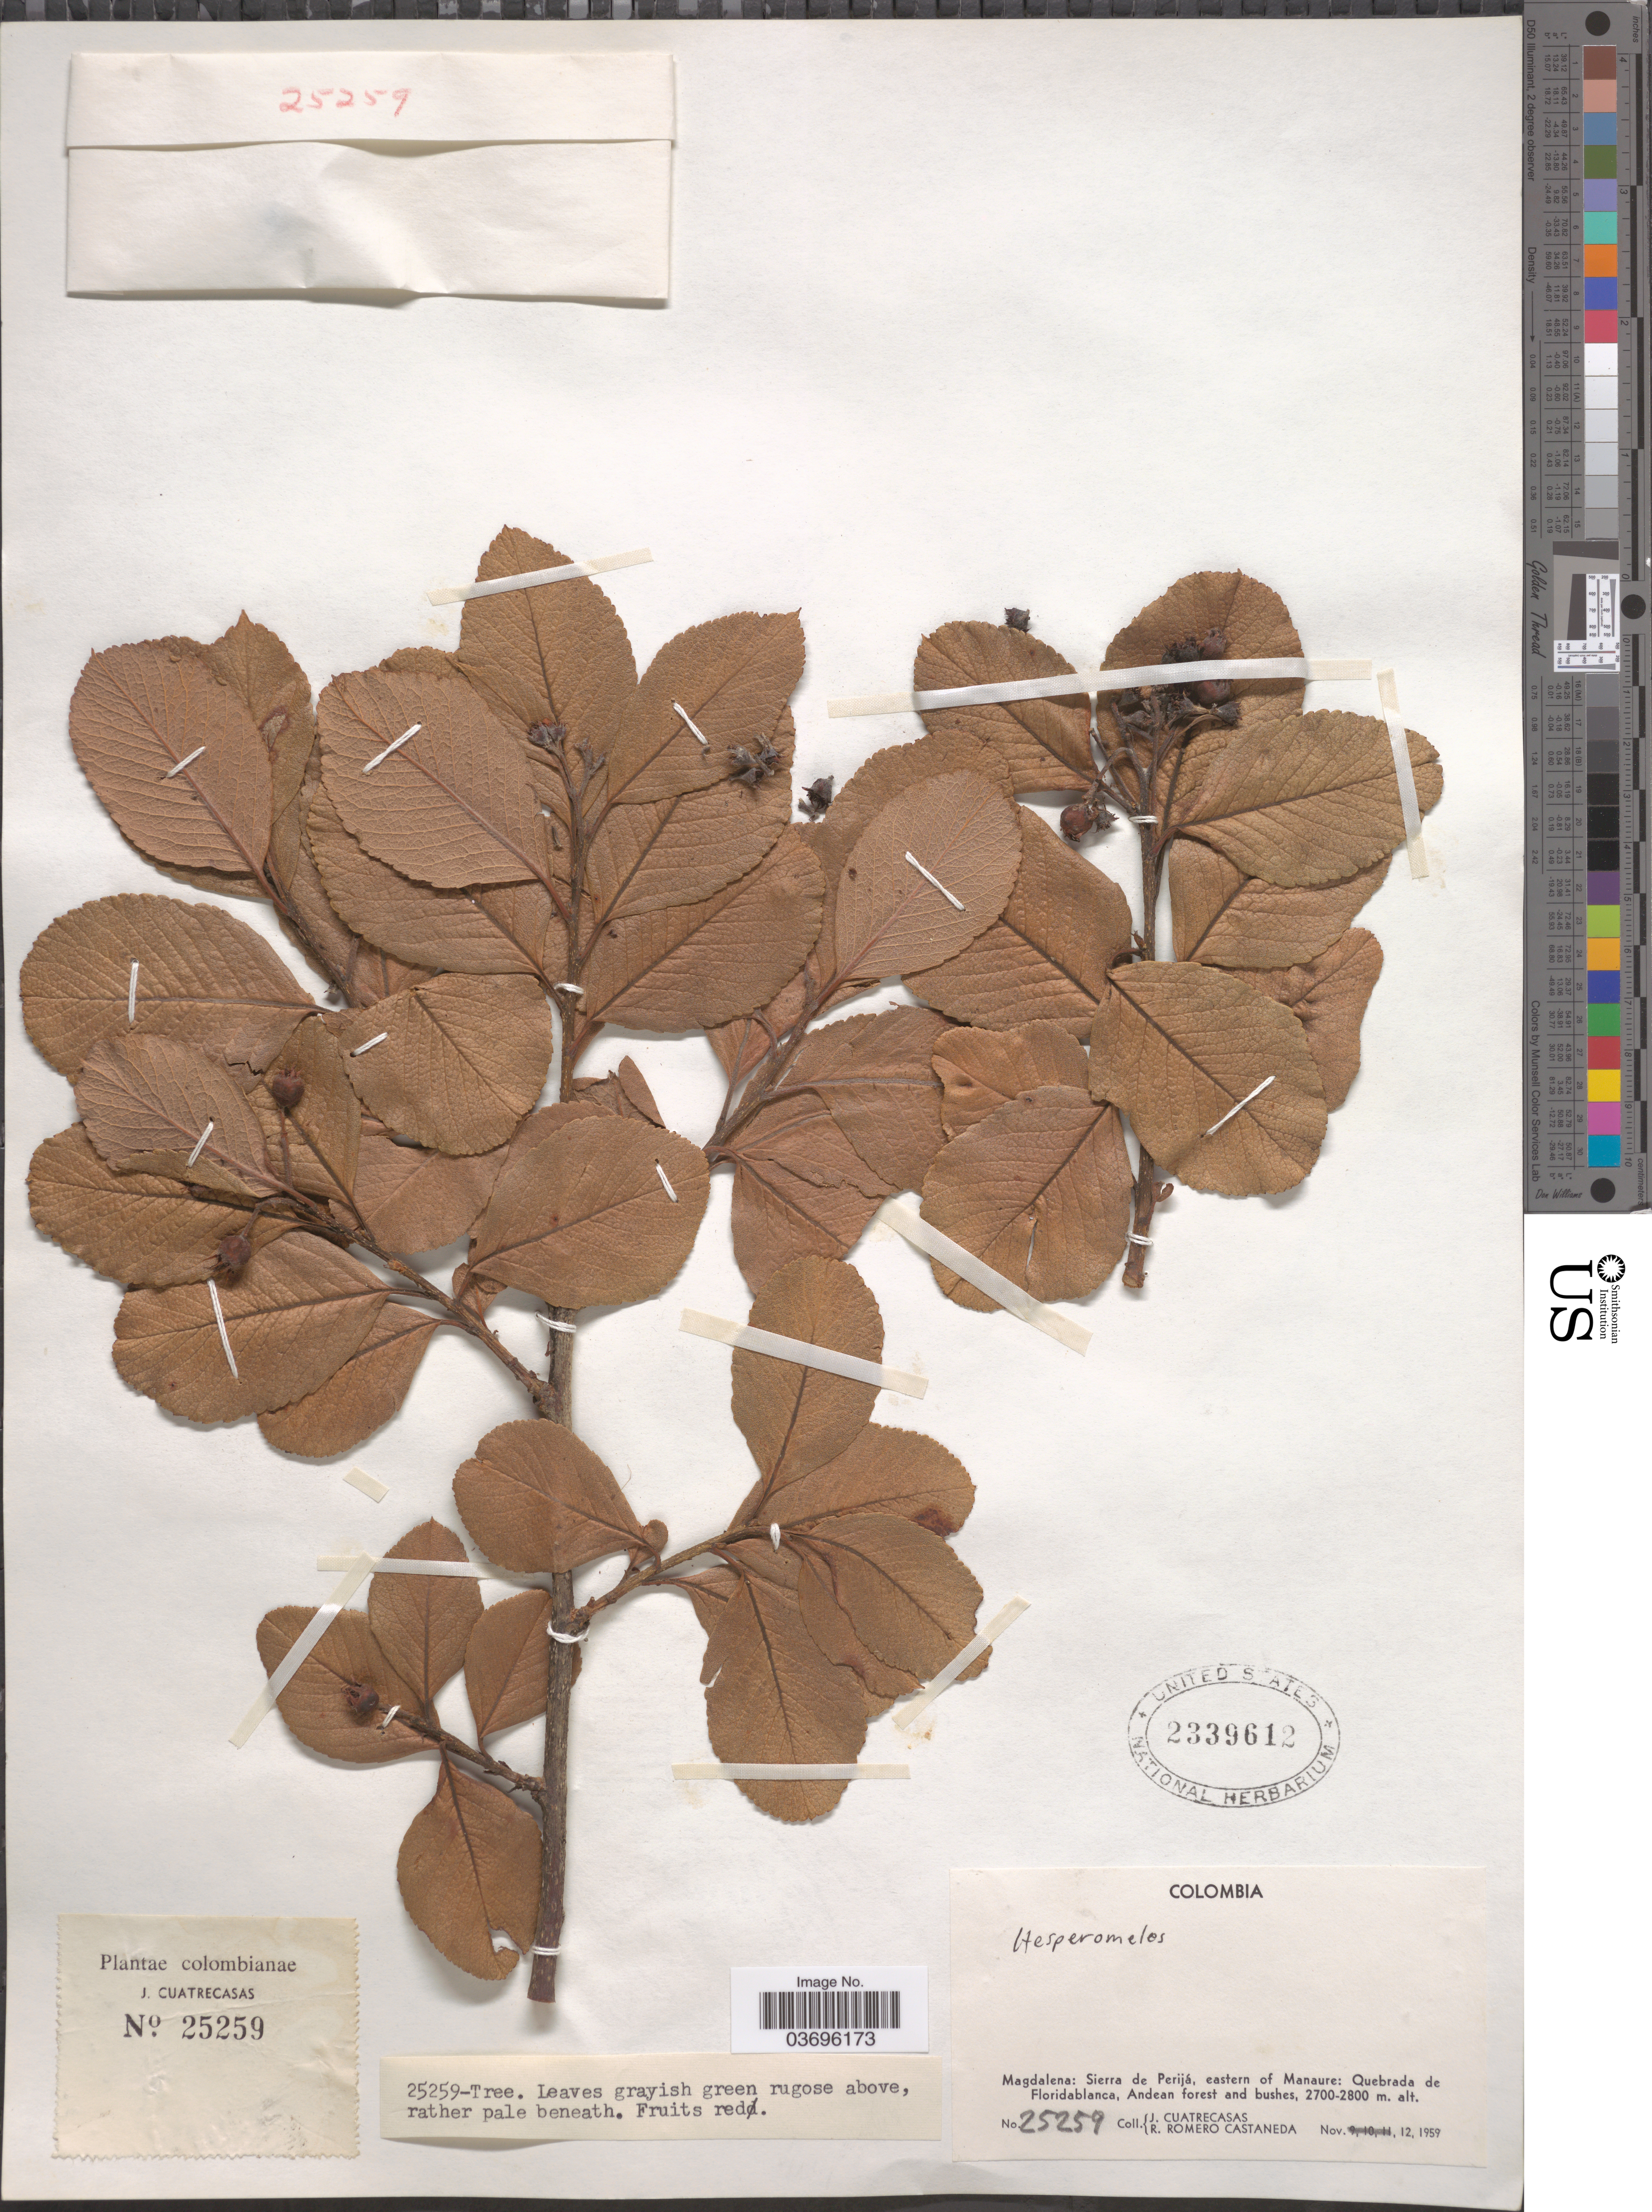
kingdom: Plantae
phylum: Tracheophyta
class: Magnoliopsida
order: Rosales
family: Rosaceae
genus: Hesperomeles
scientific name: Hesperomeles sp.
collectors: J. Cuatrecasas & R. Romero Castañeda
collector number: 25259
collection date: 1959-11-12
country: Colombia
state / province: Magdalena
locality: Sierra de Perijá, eastern of Manaure: Quebrada de Floridablanca, Andean forest and bushes.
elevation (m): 2700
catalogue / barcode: US 2339612